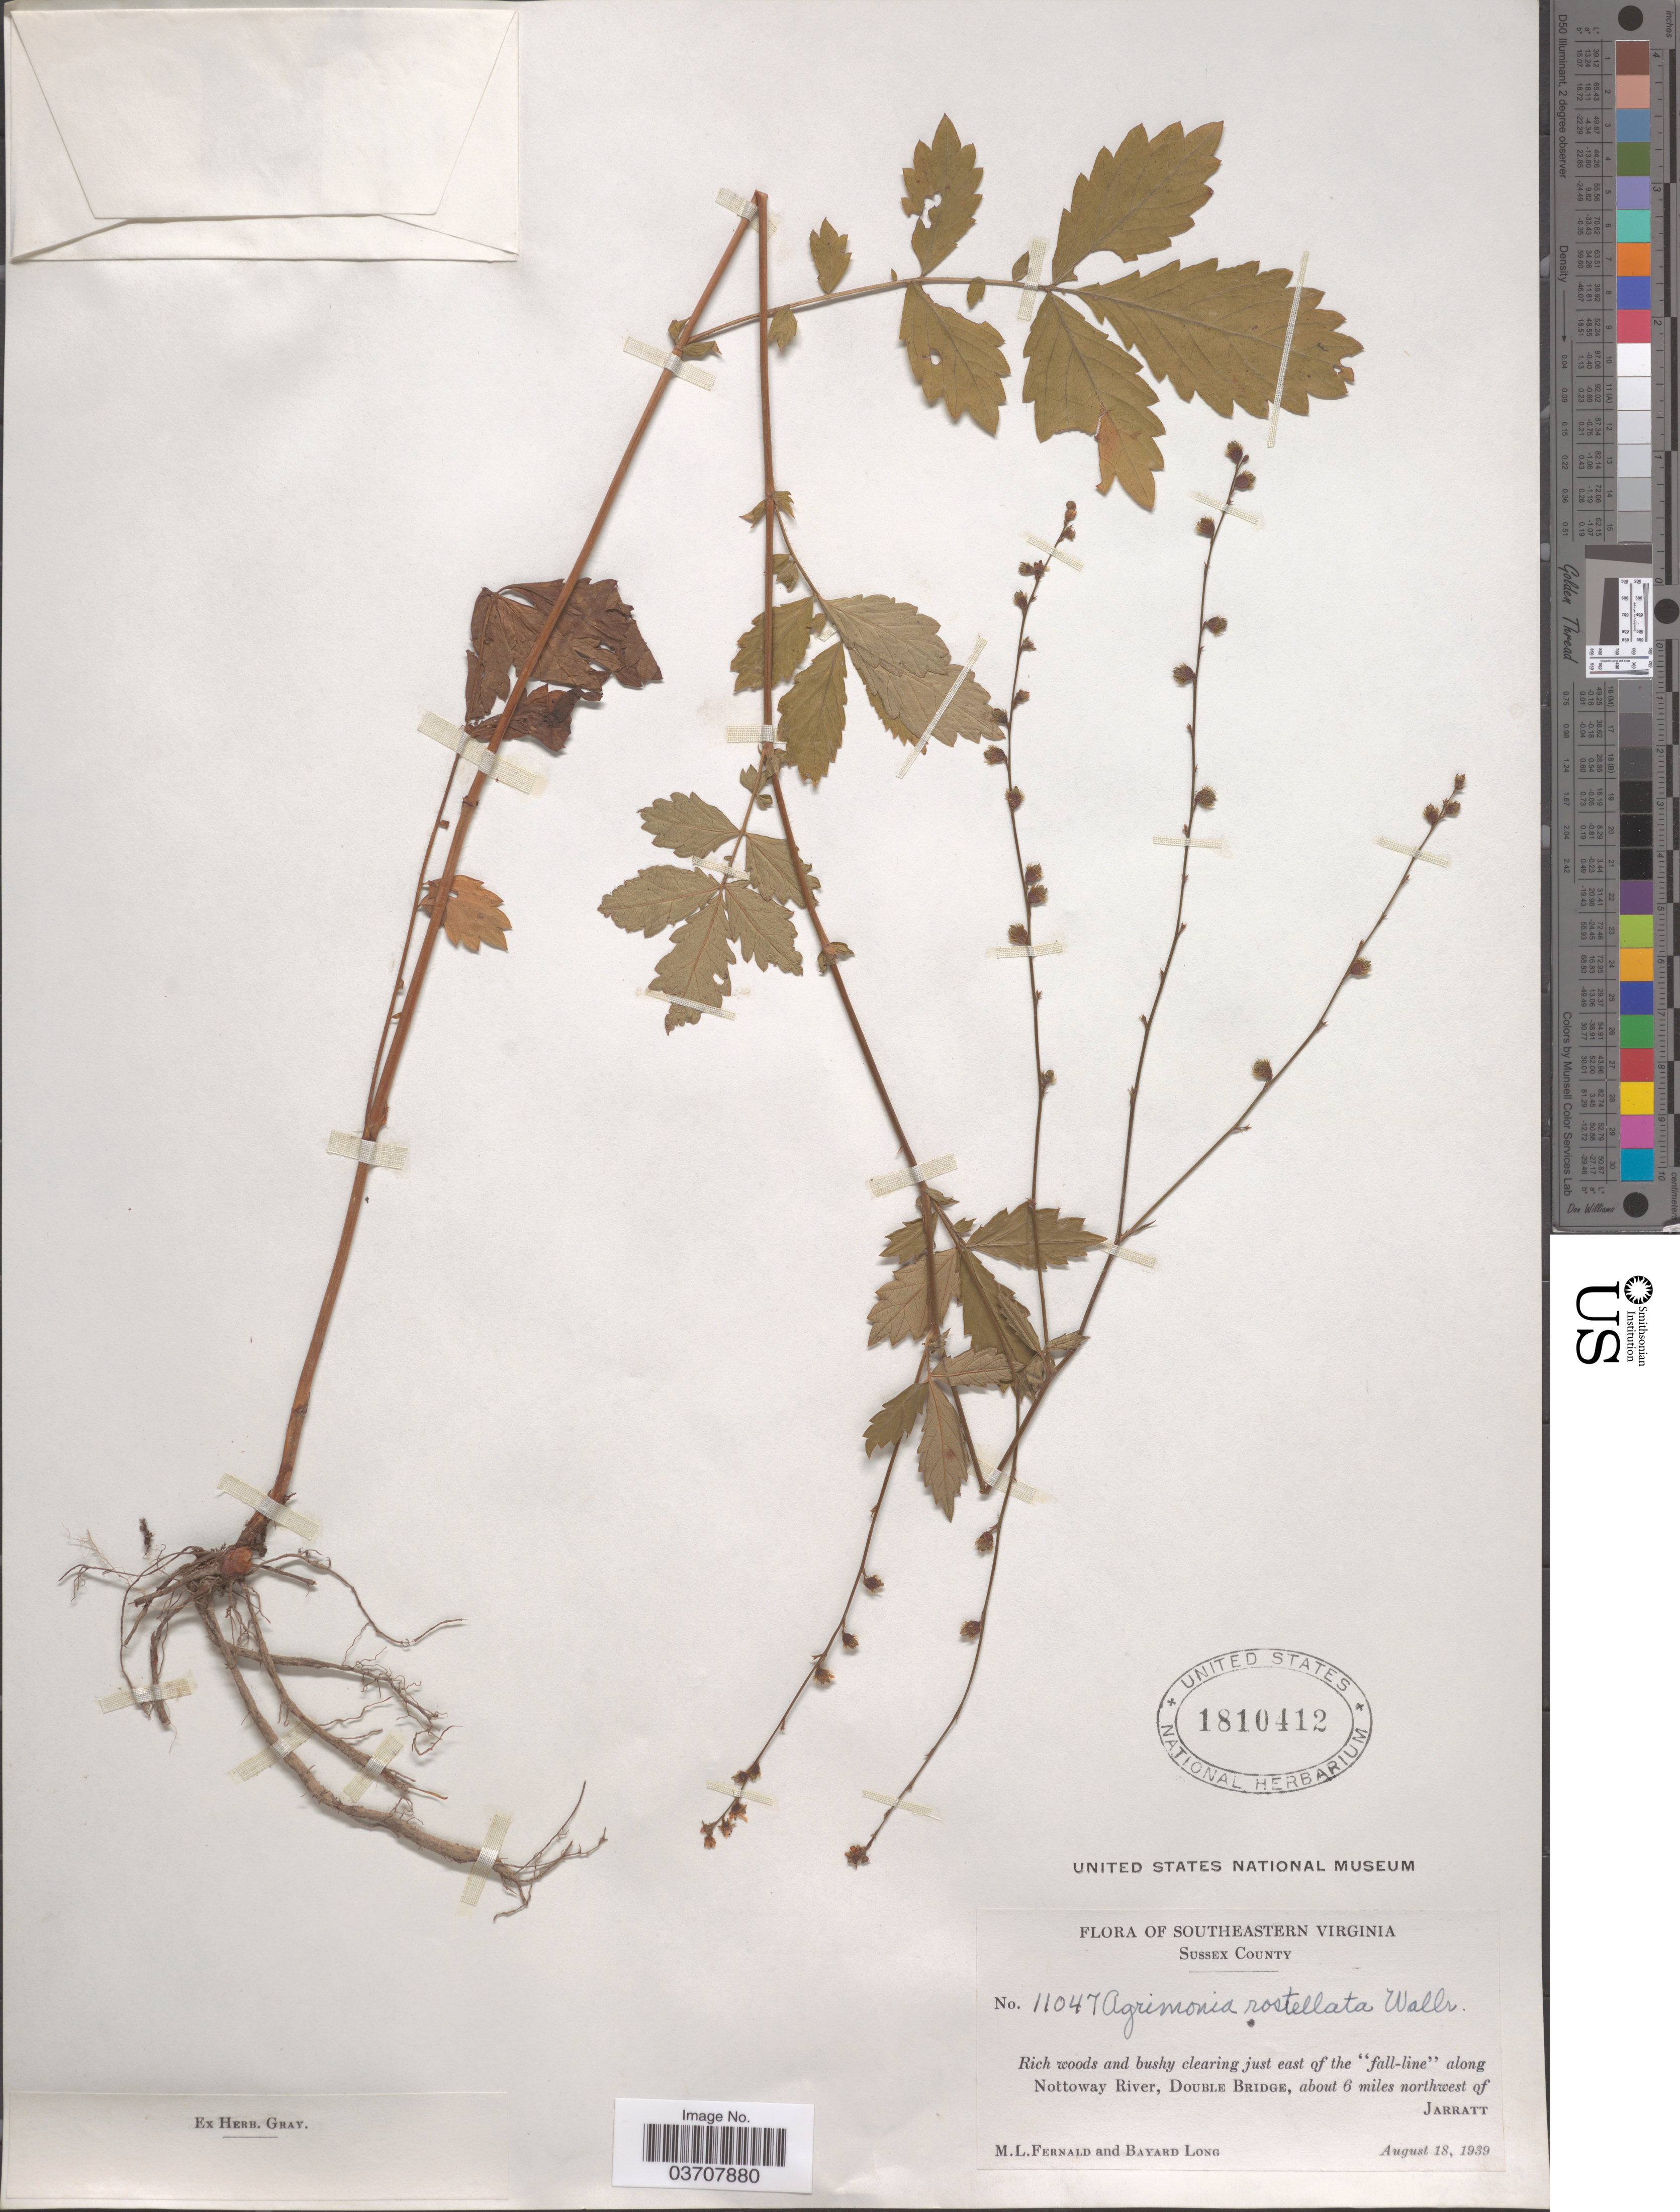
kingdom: Plantae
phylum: Tracheophyta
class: Magnoliopsida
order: Rosales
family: Rosaceae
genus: Agrimonia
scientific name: Agrimonia rostellata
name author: Wallr.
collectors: M. L. Fernald & B. Long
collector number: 11047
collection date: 1939-08-18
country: United States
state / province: Virginia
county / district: Sussex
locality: Southeastern Virginia. Sussex County. Just east of the 'fall-line' along Nottoway River, Double Bridge, about 6 miles northwest of Jarratt.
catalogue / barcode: US 1810412